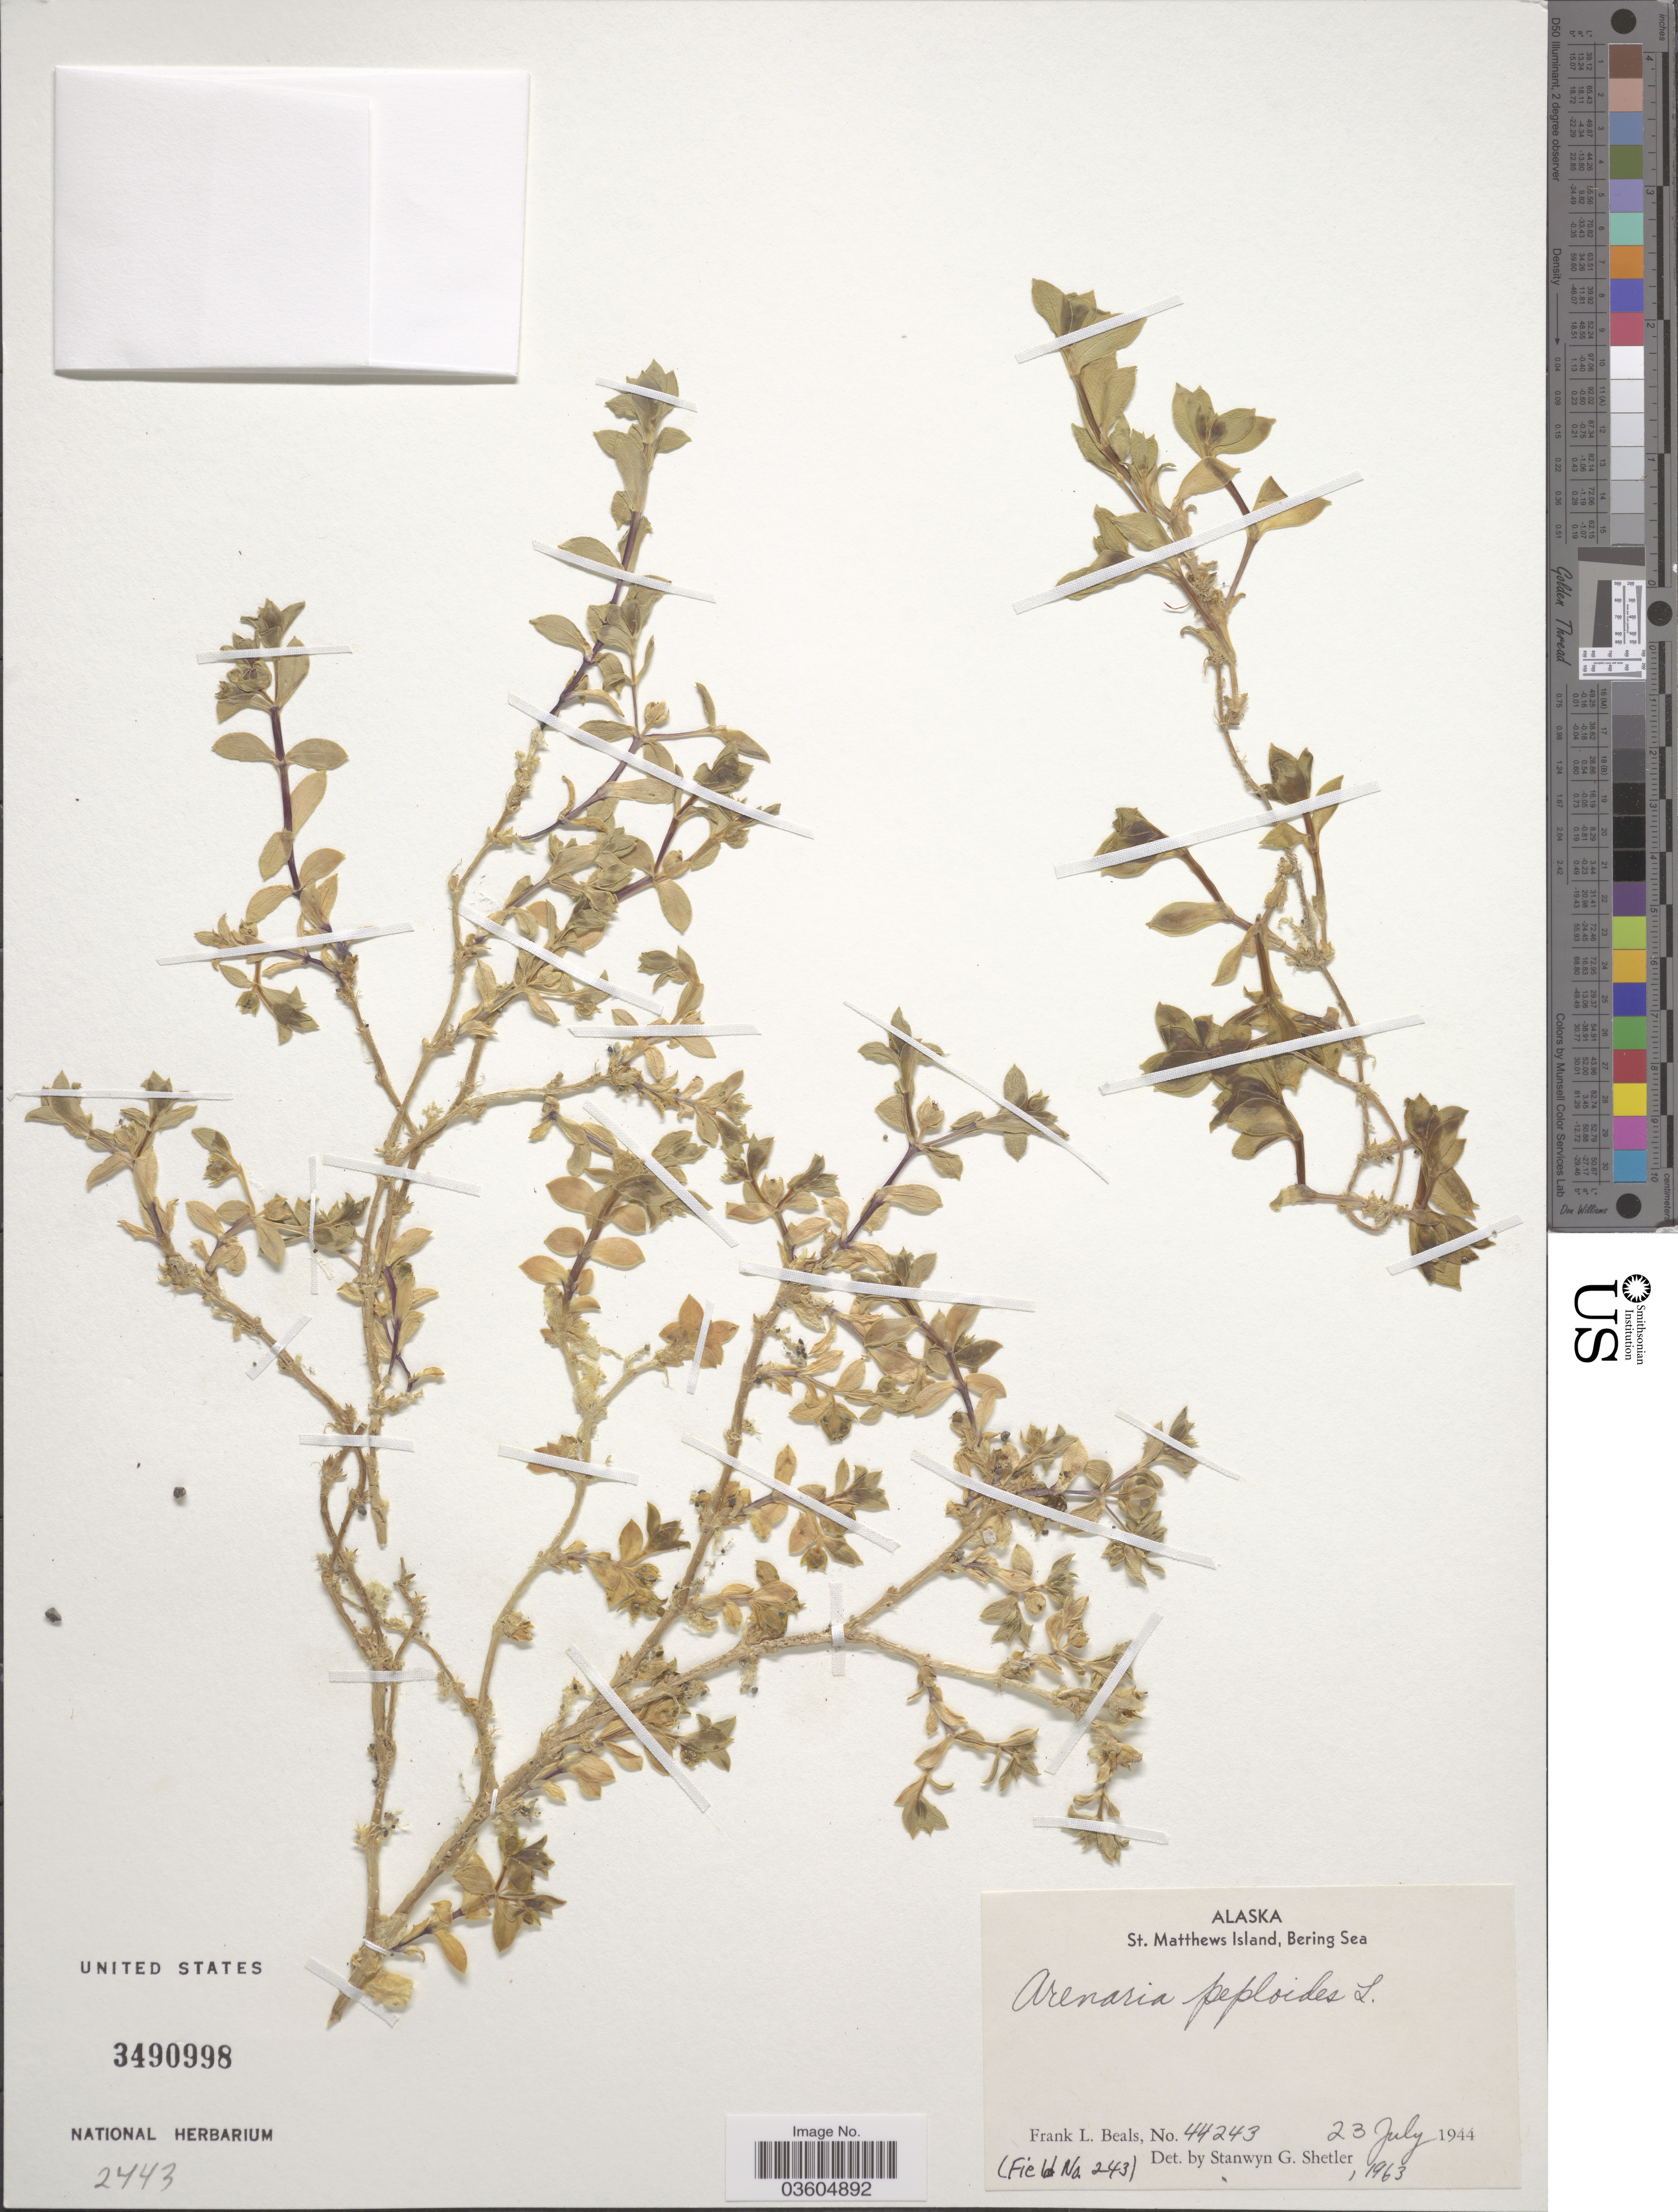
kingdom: Plantae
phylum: Tracheophyta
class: Magnoliopsida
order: Caryophyllales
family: Caryophyllaceae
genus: Honckenya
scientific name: Honckenya peploides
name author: (L.) Ehrh.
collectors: F. Beals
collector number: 44243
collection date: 1944-07-23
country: United States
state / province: Alaska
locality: St. Matthews Island, Bering Sea.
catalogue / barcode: US 3490998